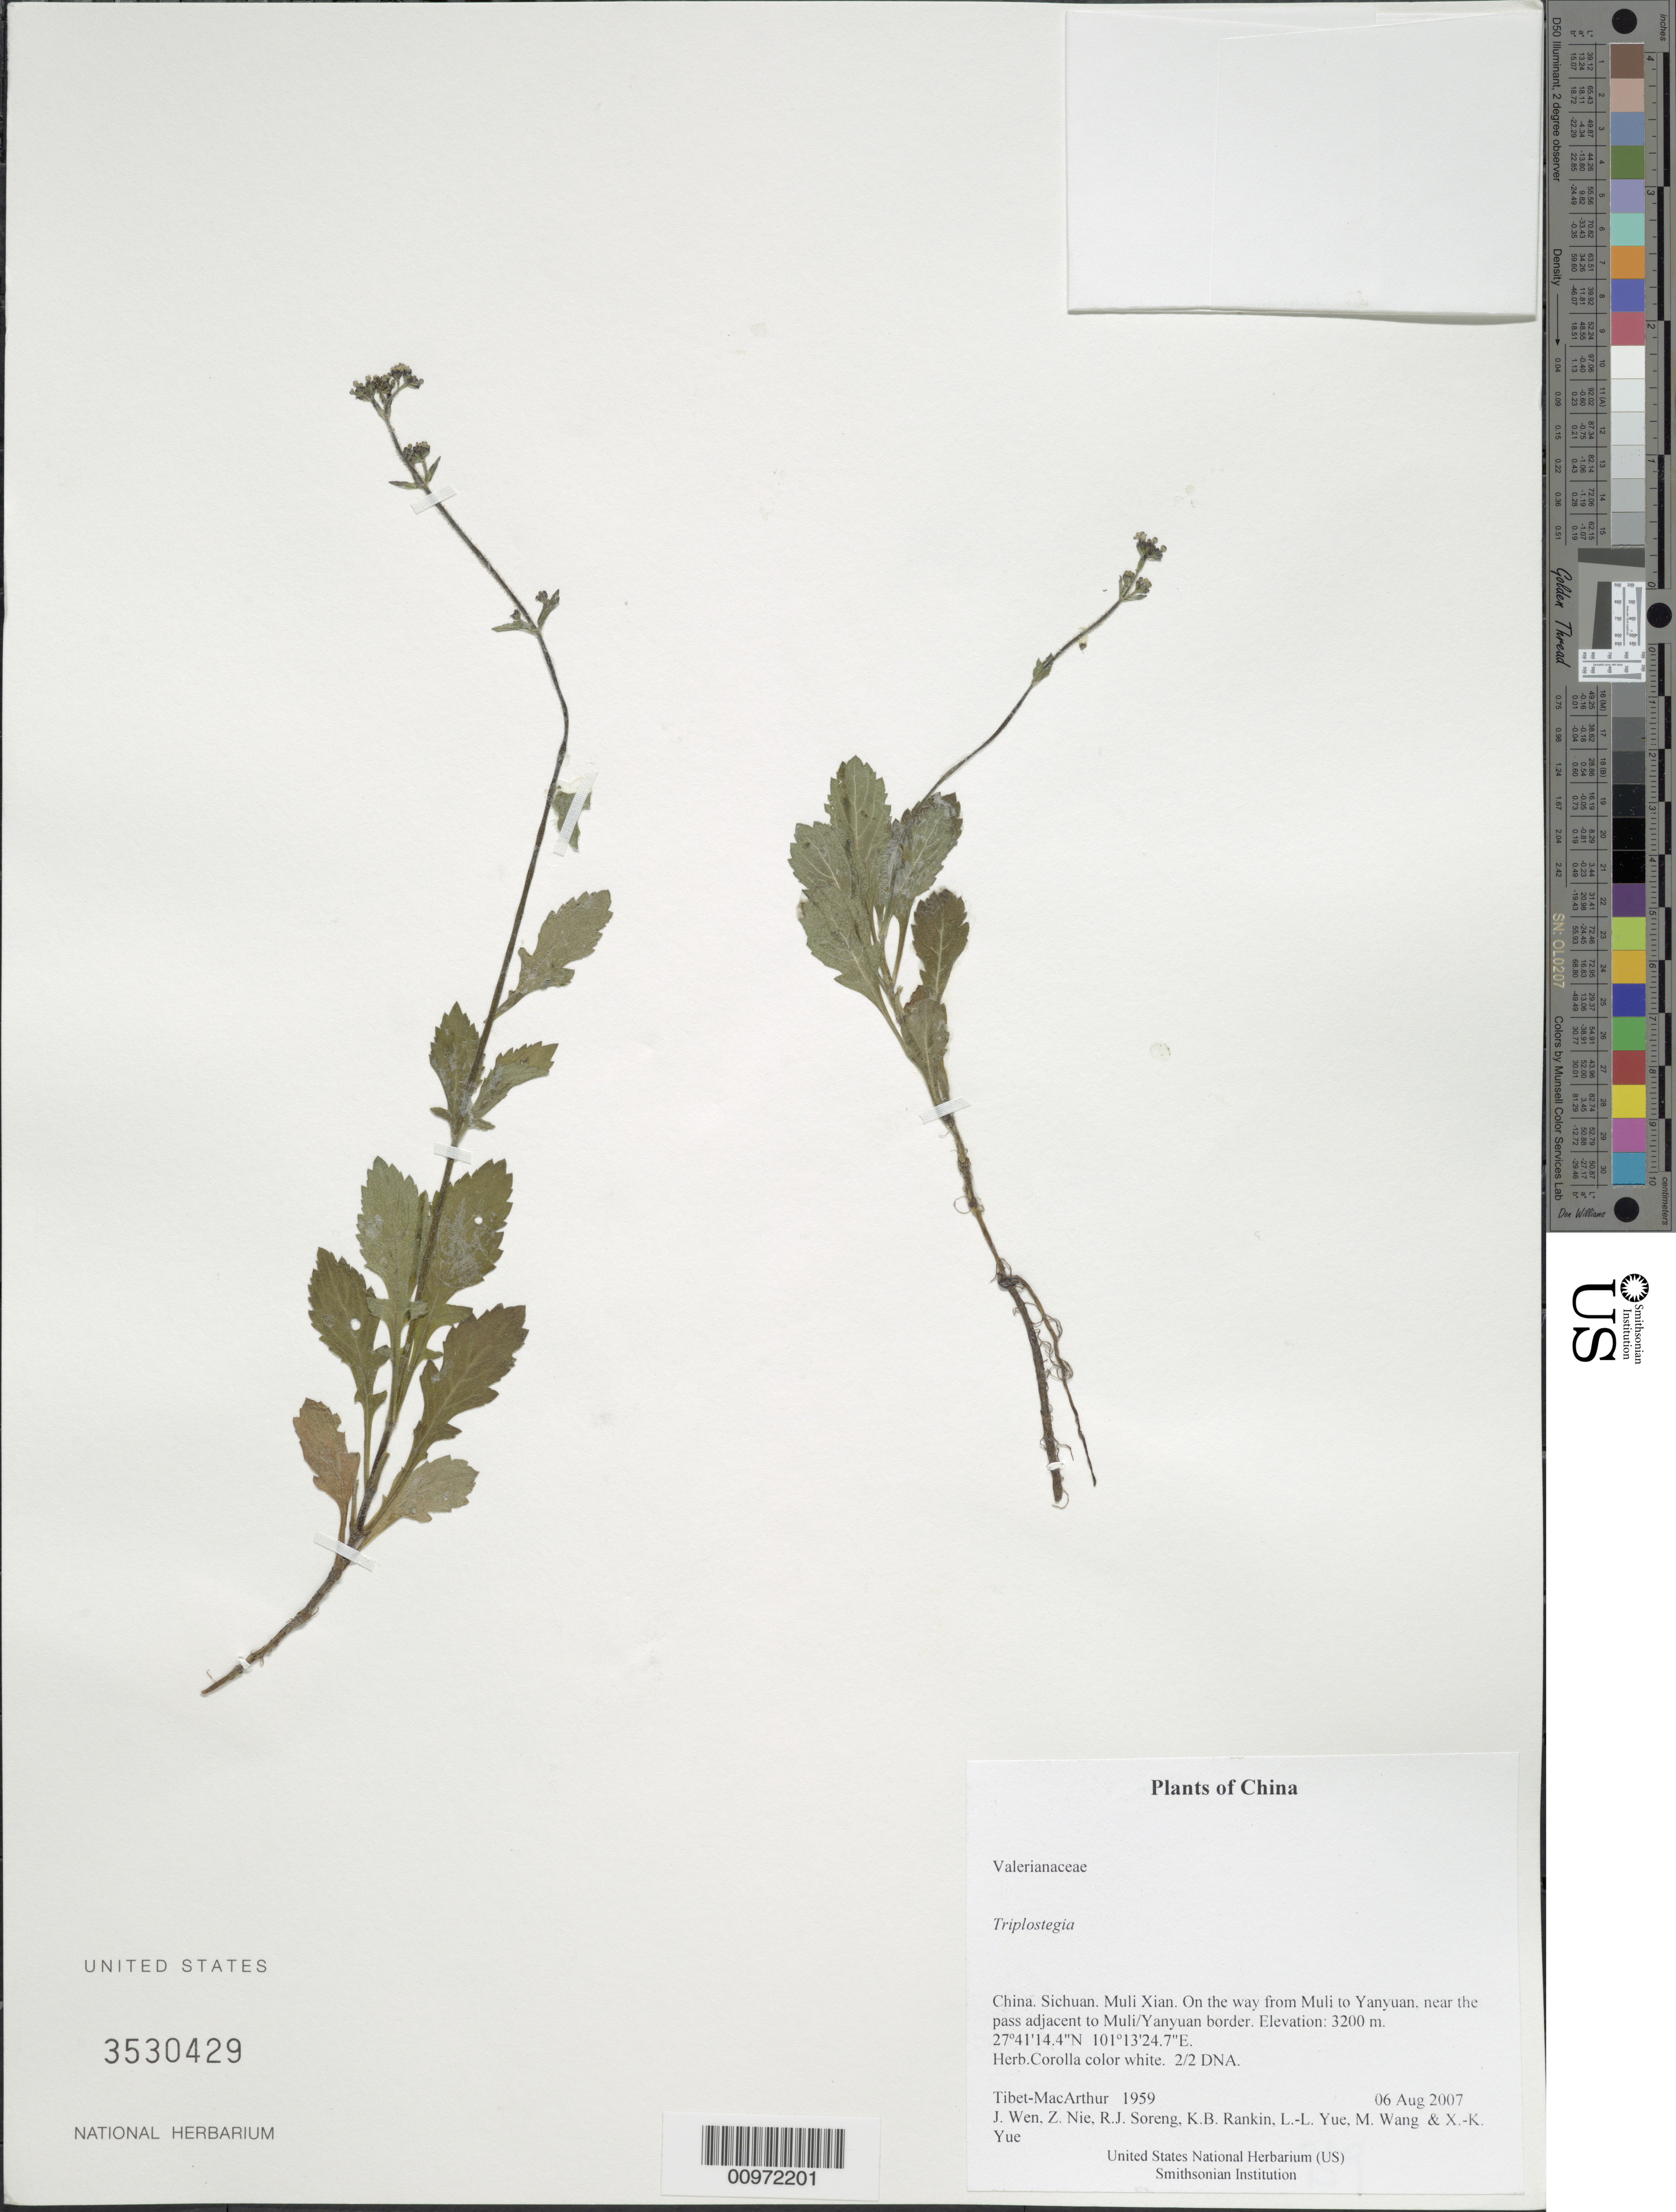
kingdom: Plantae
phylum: Tracheophyta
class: Magnoliopsida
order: Dipsacales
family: Caprifoliaceae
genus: Triplostegia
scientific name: Triplostegia sp.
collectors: Tibet-MacArthur, J. Wen, Z. Nie, R. J. Soreng, K. Rankin, L. Yue, M. Wang & X. Yue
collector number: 1959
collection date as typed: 06 Aug 2007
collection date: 2007-08-06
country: China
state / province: Sichuan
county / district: Muli Xian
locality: On the way from Muli to Yanyuan, near the pass adjacent to Muli/Yanyuan border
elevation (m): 3200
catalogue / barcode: US 3530429